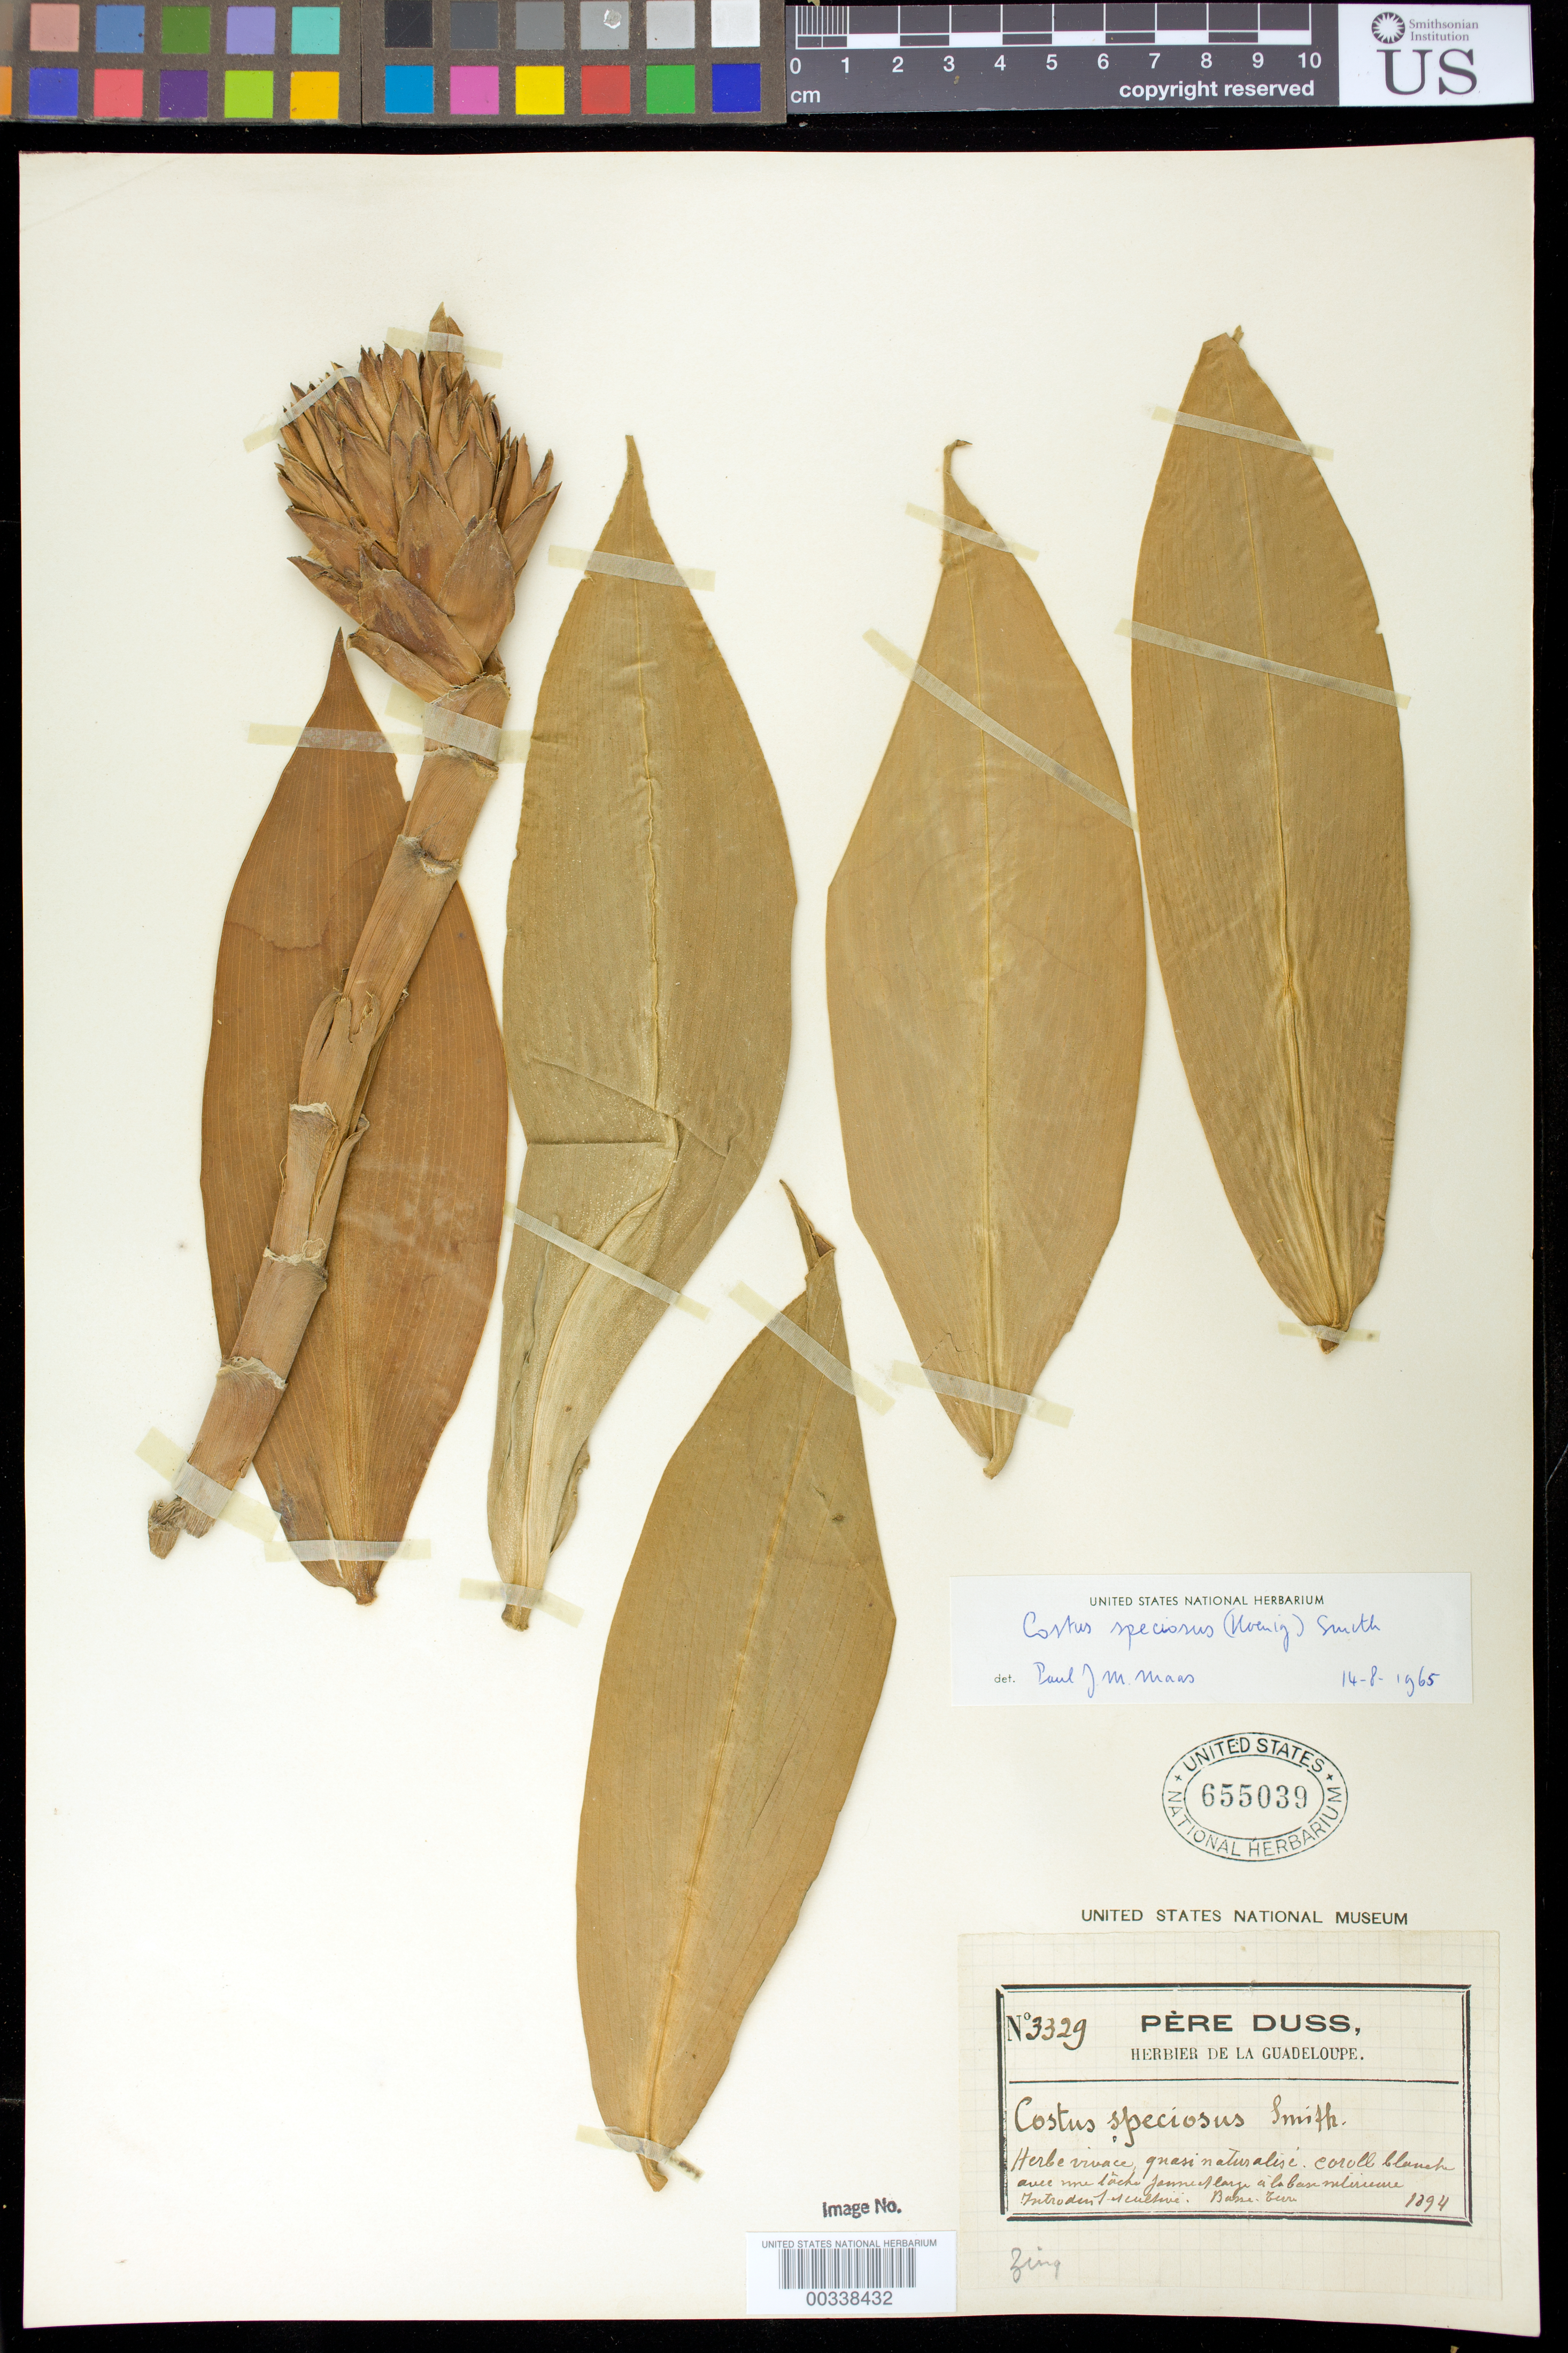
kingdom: Plantae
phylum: Tracheophyta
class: Liliopsida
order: Zingiberales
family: Costaceae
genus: Hellenia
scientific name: Hellenia speciosa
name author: (J. Koenig) S.R. Dutta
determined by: (US) Smithsonian Institution - National Museum of Natural History - Department of Botany (UNITED STATES)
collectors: Père Duss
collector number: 3329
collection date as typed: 1894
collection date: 1894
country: Guadeloupe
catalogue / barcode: US 655039